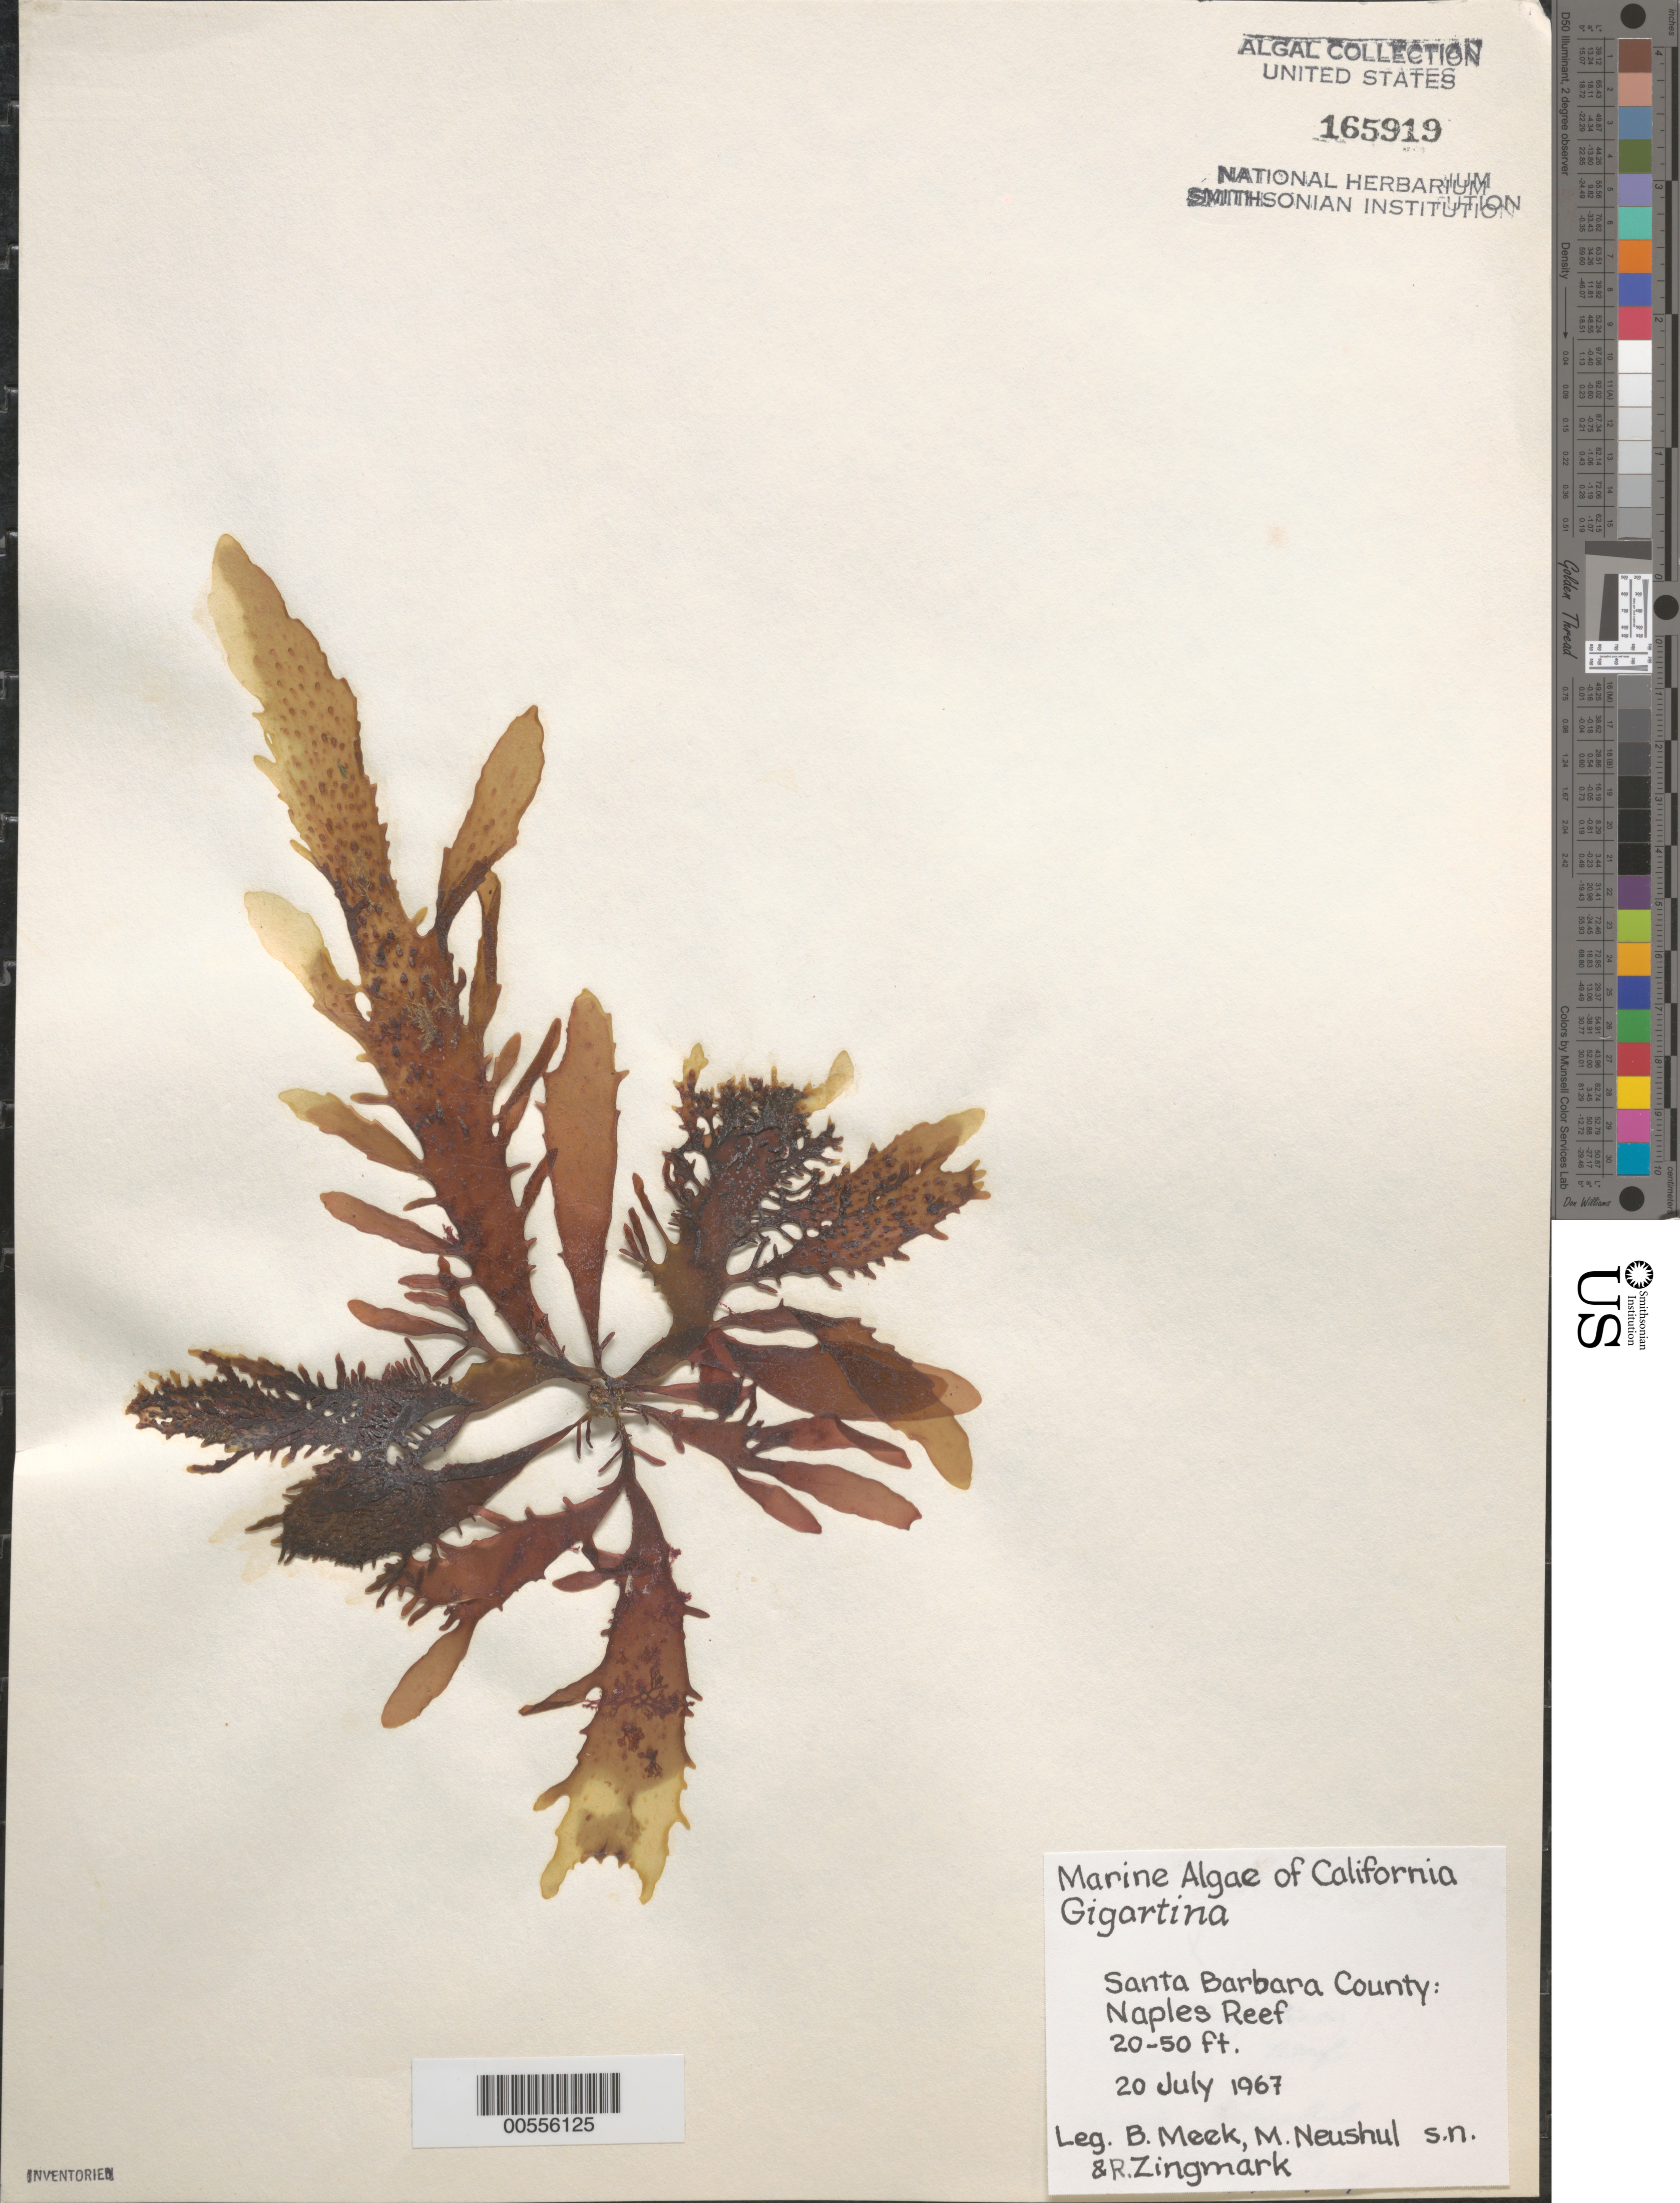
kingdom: Plantae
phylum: Rhodophyta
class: Florideophyceae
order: Gigartinales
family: Gigartinaceae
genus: Gigartina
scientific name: Gigartina sp.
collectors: B. Meek, M. Neushul & R. Zingmark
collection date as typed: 20 Jul 1967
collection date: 1967-07-20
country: United States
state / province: California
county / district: Santa Barbara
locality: Naples Reef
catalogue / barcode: US 165919